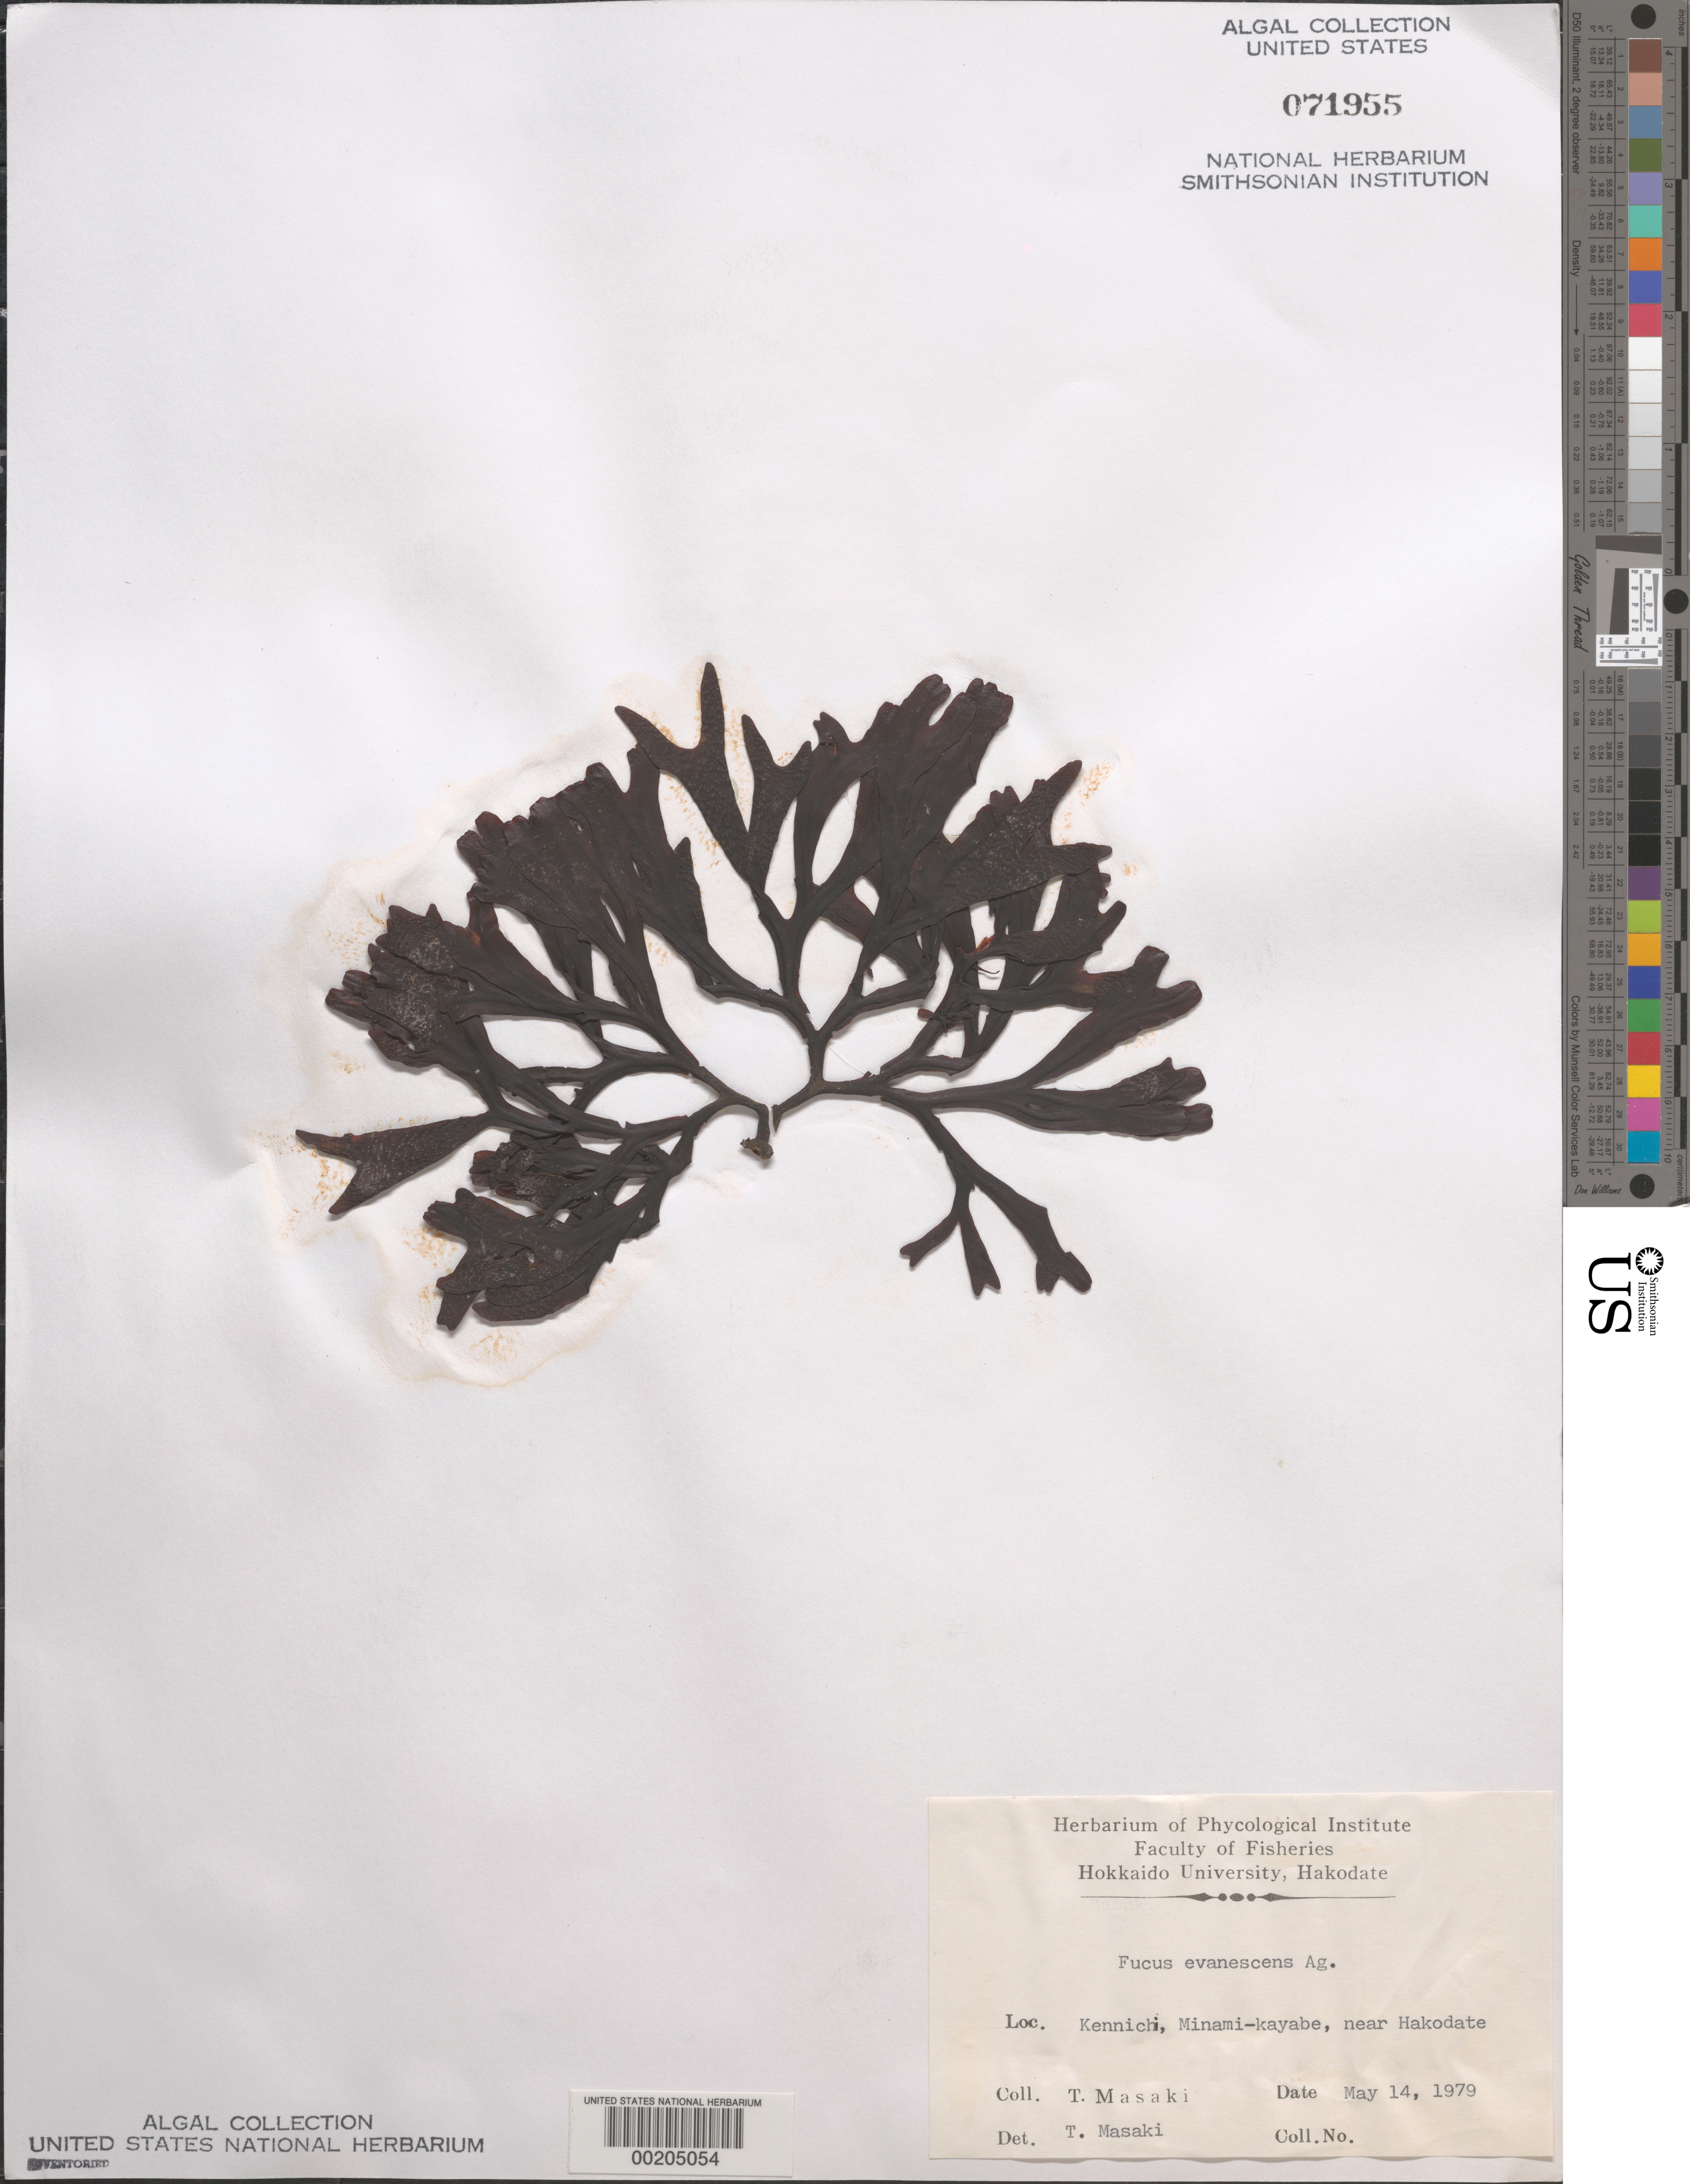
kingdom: Chromista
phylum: Ochrophyta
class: Phaeophyceae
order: Fucales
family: Fucaceae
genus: Fucus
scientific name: Fucus distichus subsp. evanescens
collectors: T. Masaki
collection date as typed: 14 May 1979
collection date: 1979-05-14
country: Japan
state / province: Hokkaido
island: Hokkaido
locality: Kennichi, Minami-Kayabe, near Hakodate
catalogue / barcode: US 71955